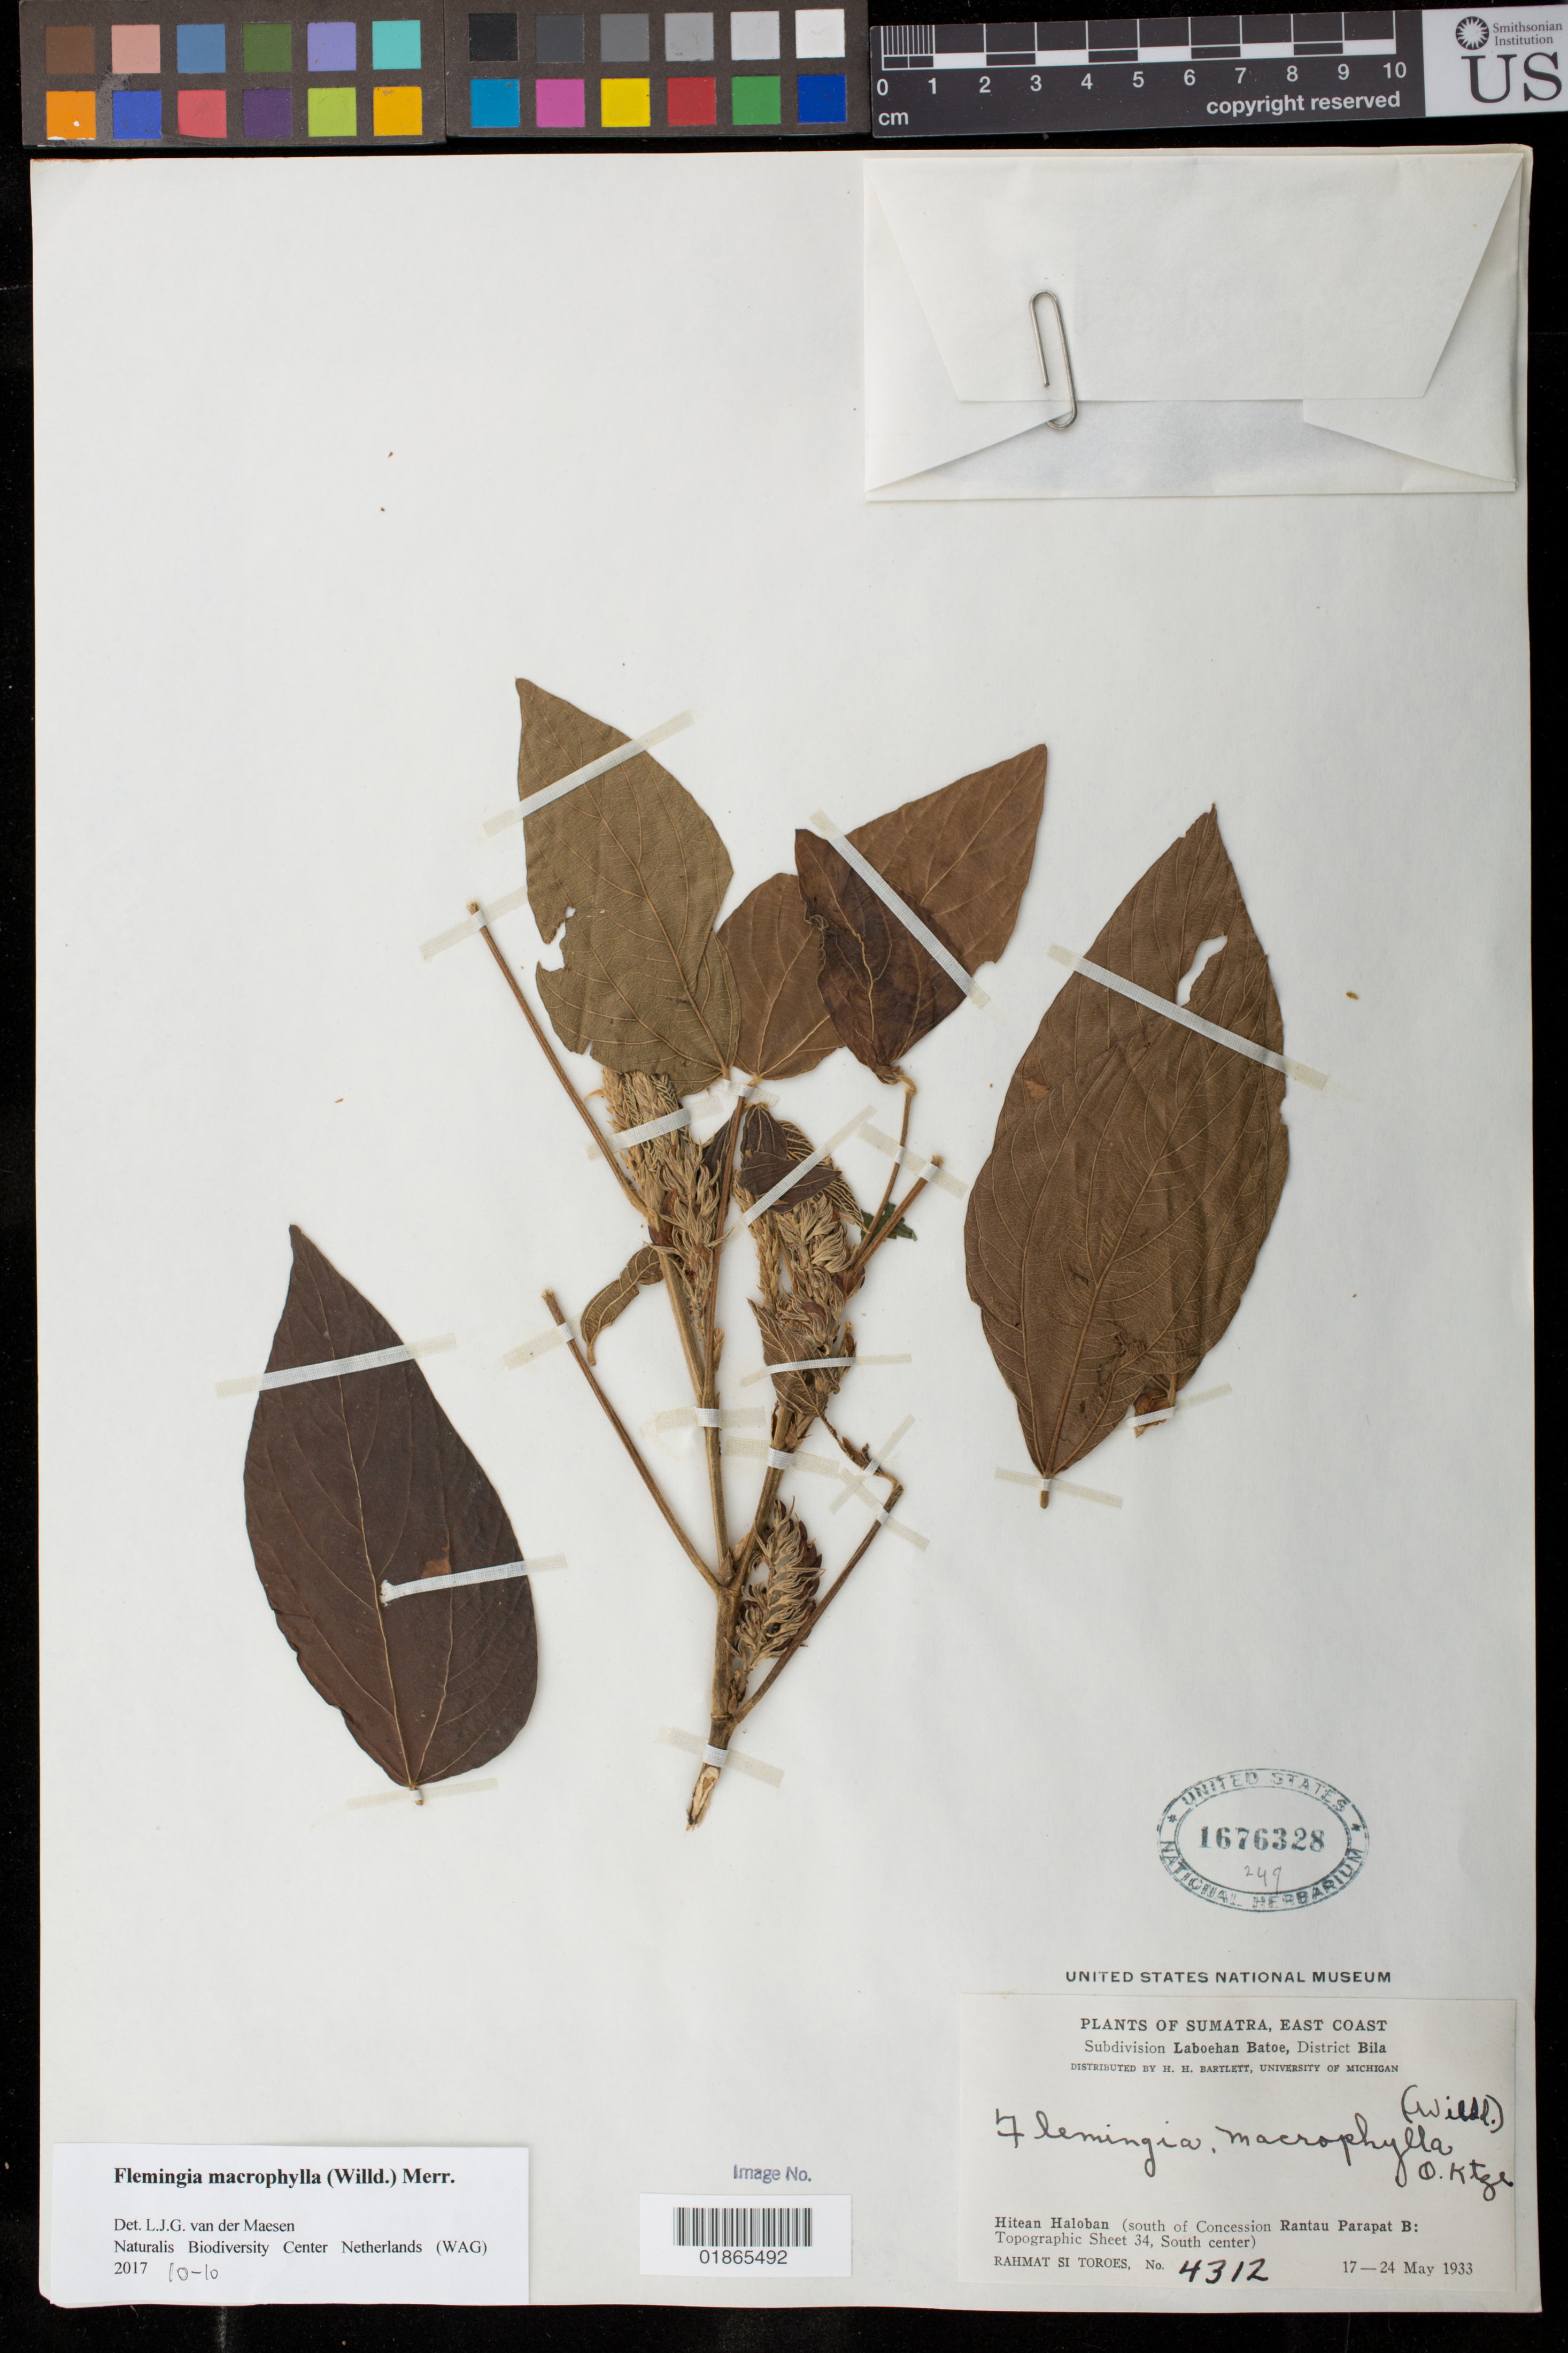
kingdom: Plantae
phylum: Tracheophyta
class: Magnoliopsida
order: Fabales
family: Fabaceae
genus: Flemingia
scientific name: Flemingia macrophylla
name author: (Willd.) Kuntze ex Merr.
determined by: van der Maesen, L.J.G.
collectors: Rahmat Si Boeea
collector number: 4312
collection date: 1933-05-17/1933-05-24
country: Indonesia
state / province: Sumatra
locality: East Coast, Subdivision Laboehan Batoe, District Bila, Hitean Haloban (south of Concession Rantau Parapat B)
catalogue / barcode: US 1676328